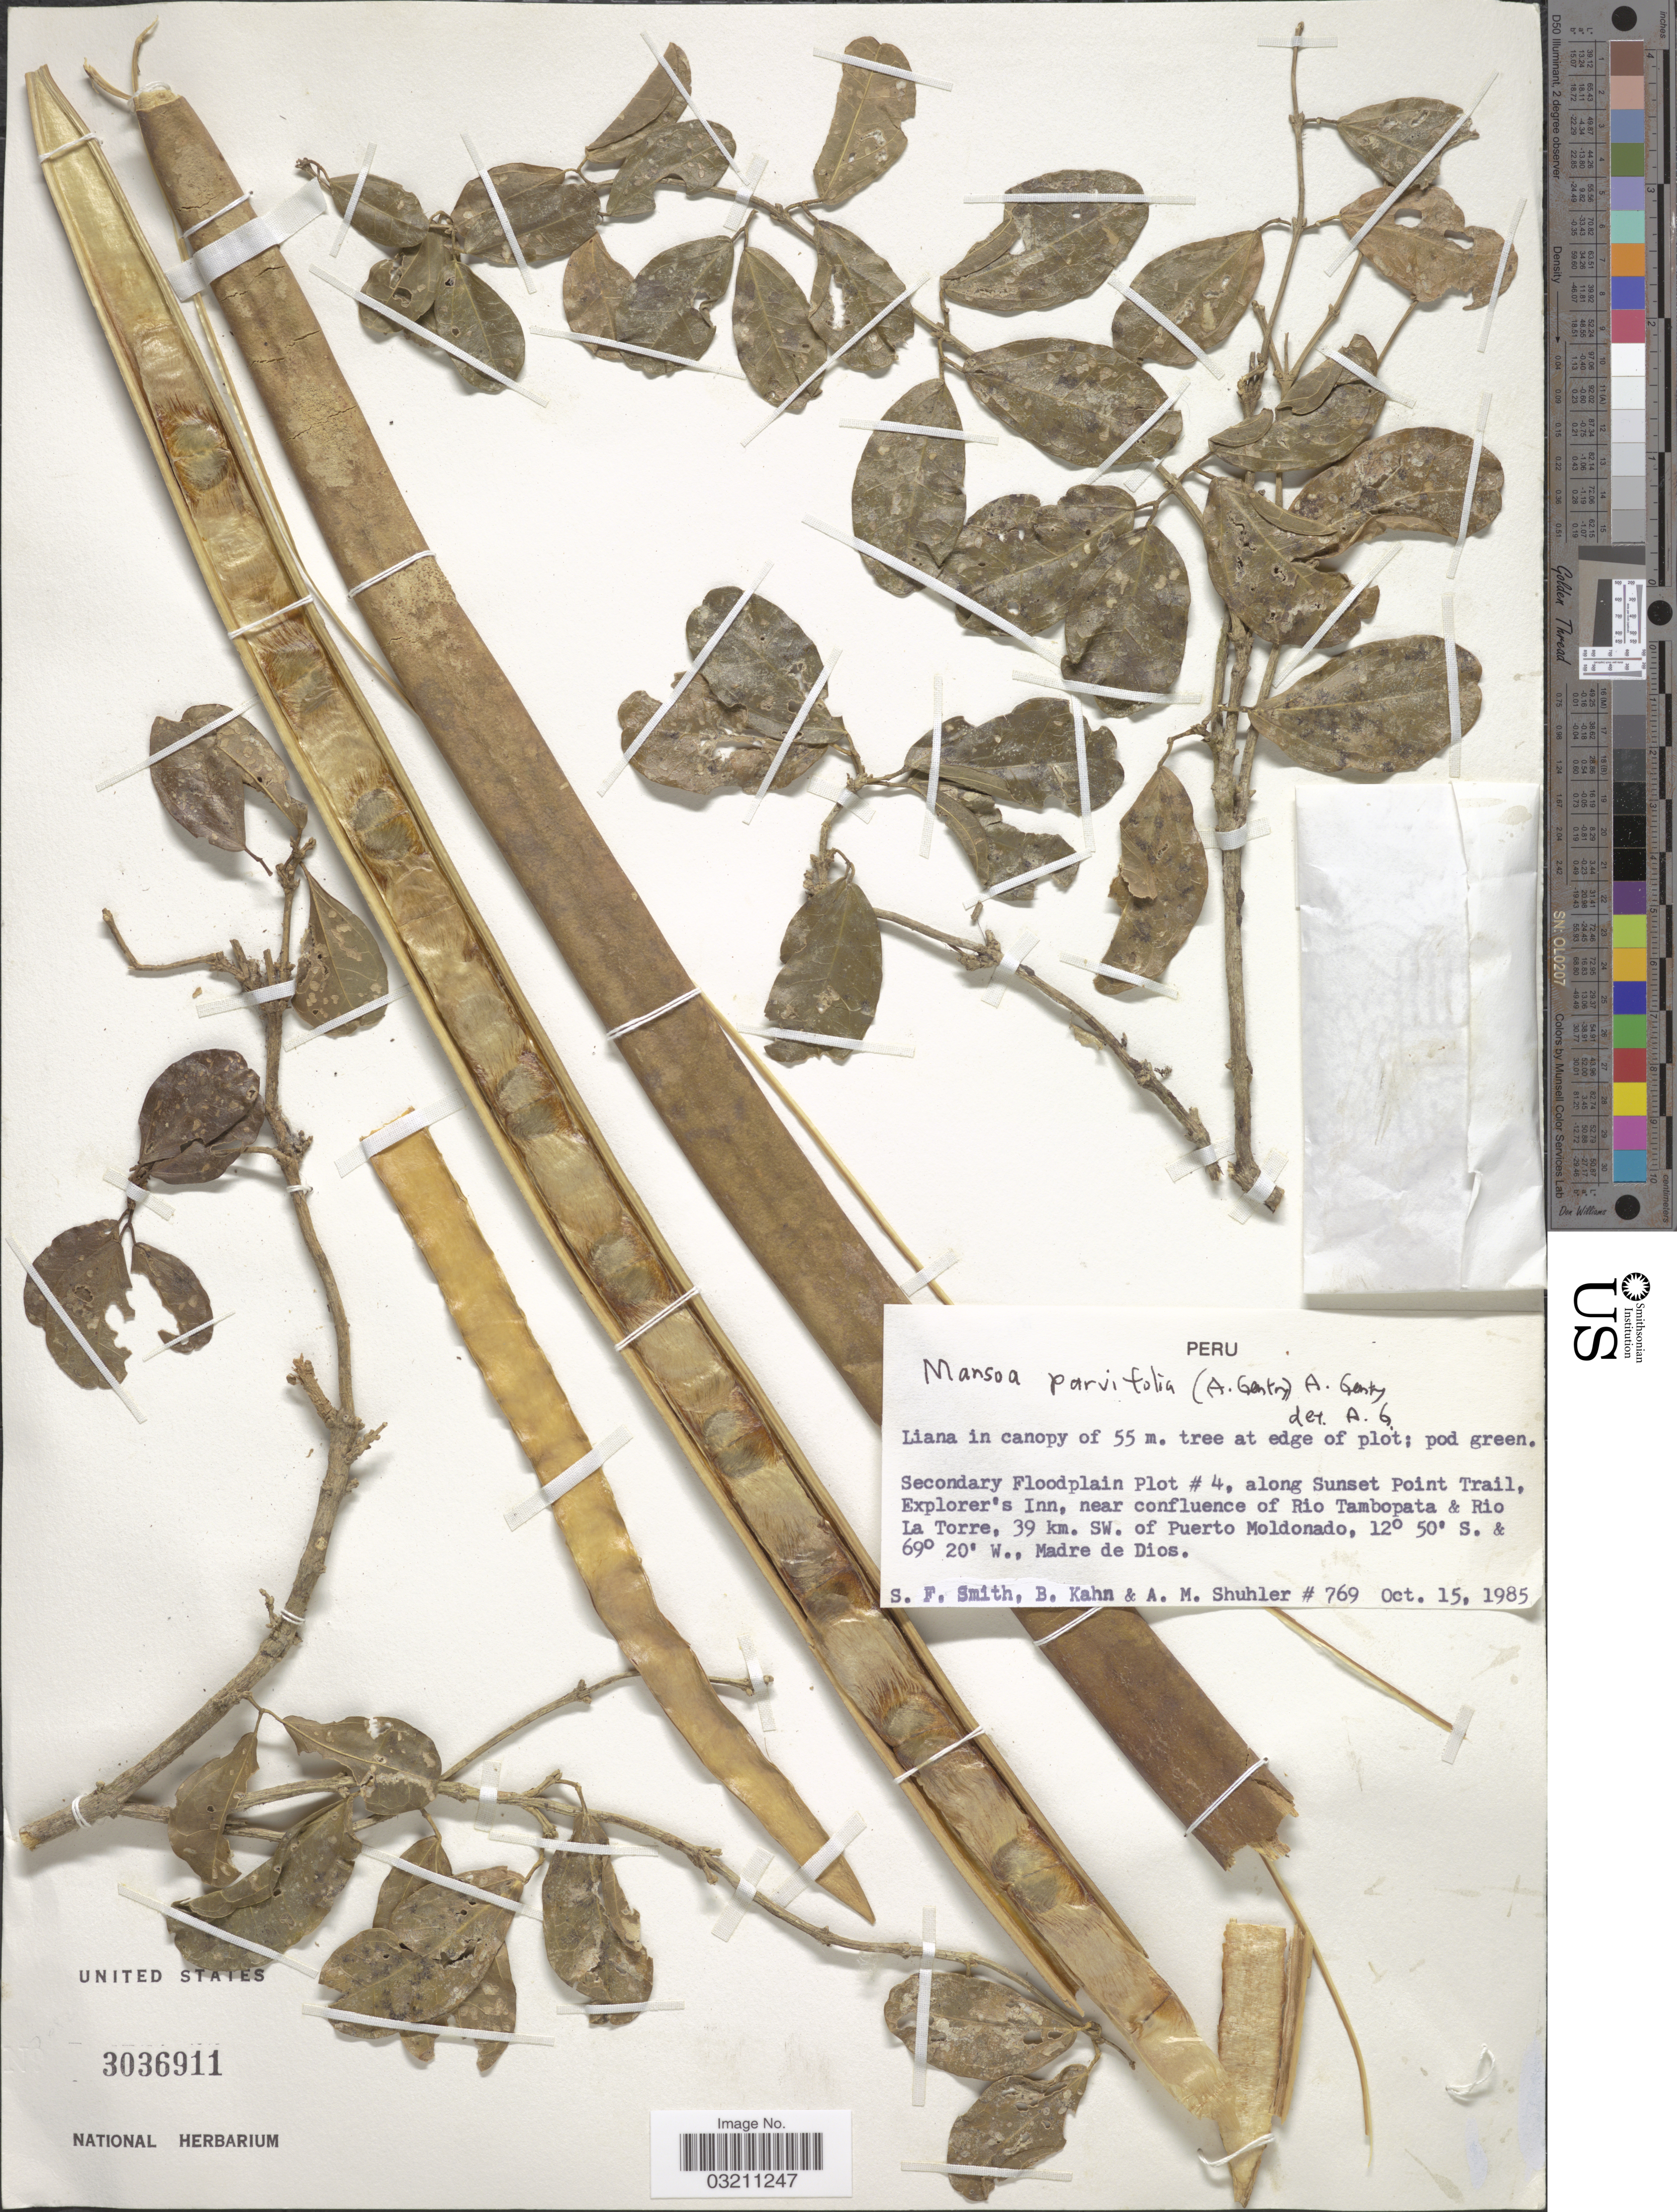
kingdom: Plantae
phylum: Tracheophyta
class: Magnoliopsida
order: Lamiales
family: Bignoniaceae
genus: Mansoa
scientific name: Mansoa parvifolia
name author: (A.H. Gentry) A.H. Gentry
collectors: S.F. Smith, B. Kahn & A. Shuhler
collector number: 769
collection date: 1985-10-15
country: Peru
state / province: Madre de Dios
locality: Secondary Floodplain Plot #4, along Sunset Point Trail, Explorer's Inn, near confluence of Rio Tambopata & Rio La Torre, 39 km. SW. of Puerto Moldonado.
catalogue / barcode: US 3036911